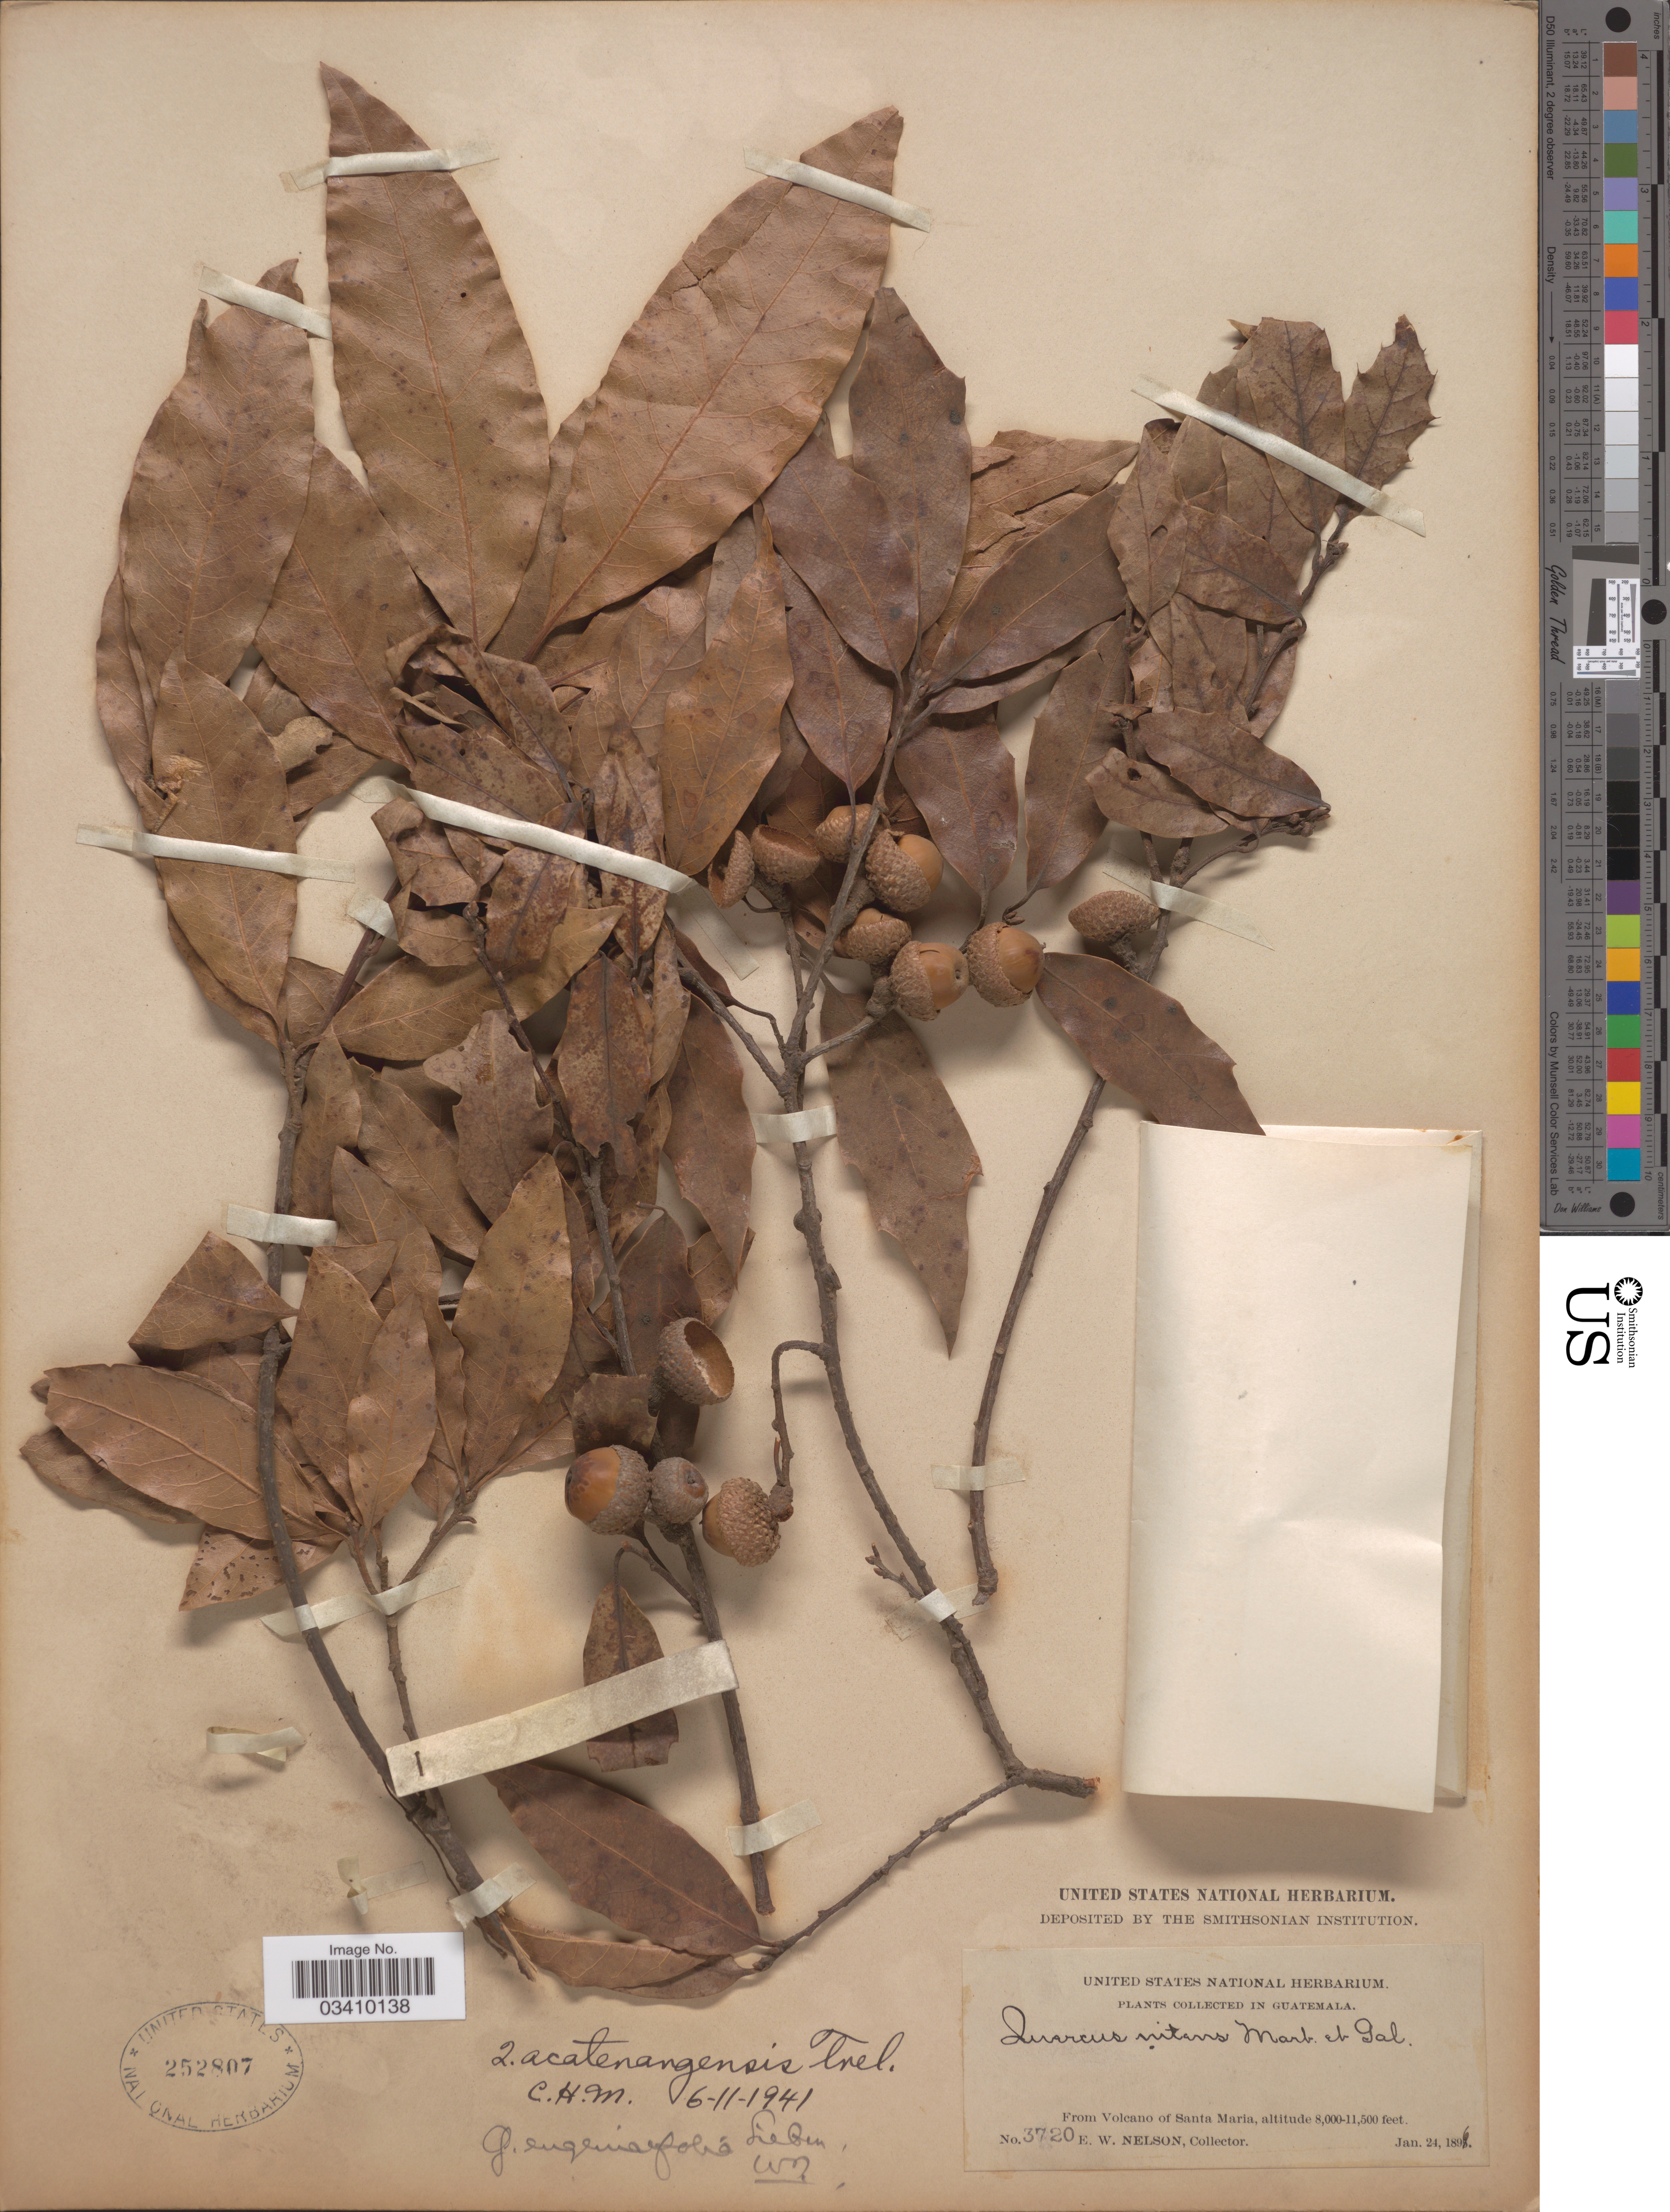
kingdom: Plantae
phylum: Tracheophyta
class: Magnoliopsida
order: Fagales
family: Fagaceae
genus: Quercus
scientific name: Quercus acatenangensis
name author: Trel.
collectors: E. W. Nelson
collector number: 3720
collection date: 1896-01-24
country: Guatemala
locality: From Volcano of Santa Maria.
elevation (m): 2438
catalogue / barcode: US 252807